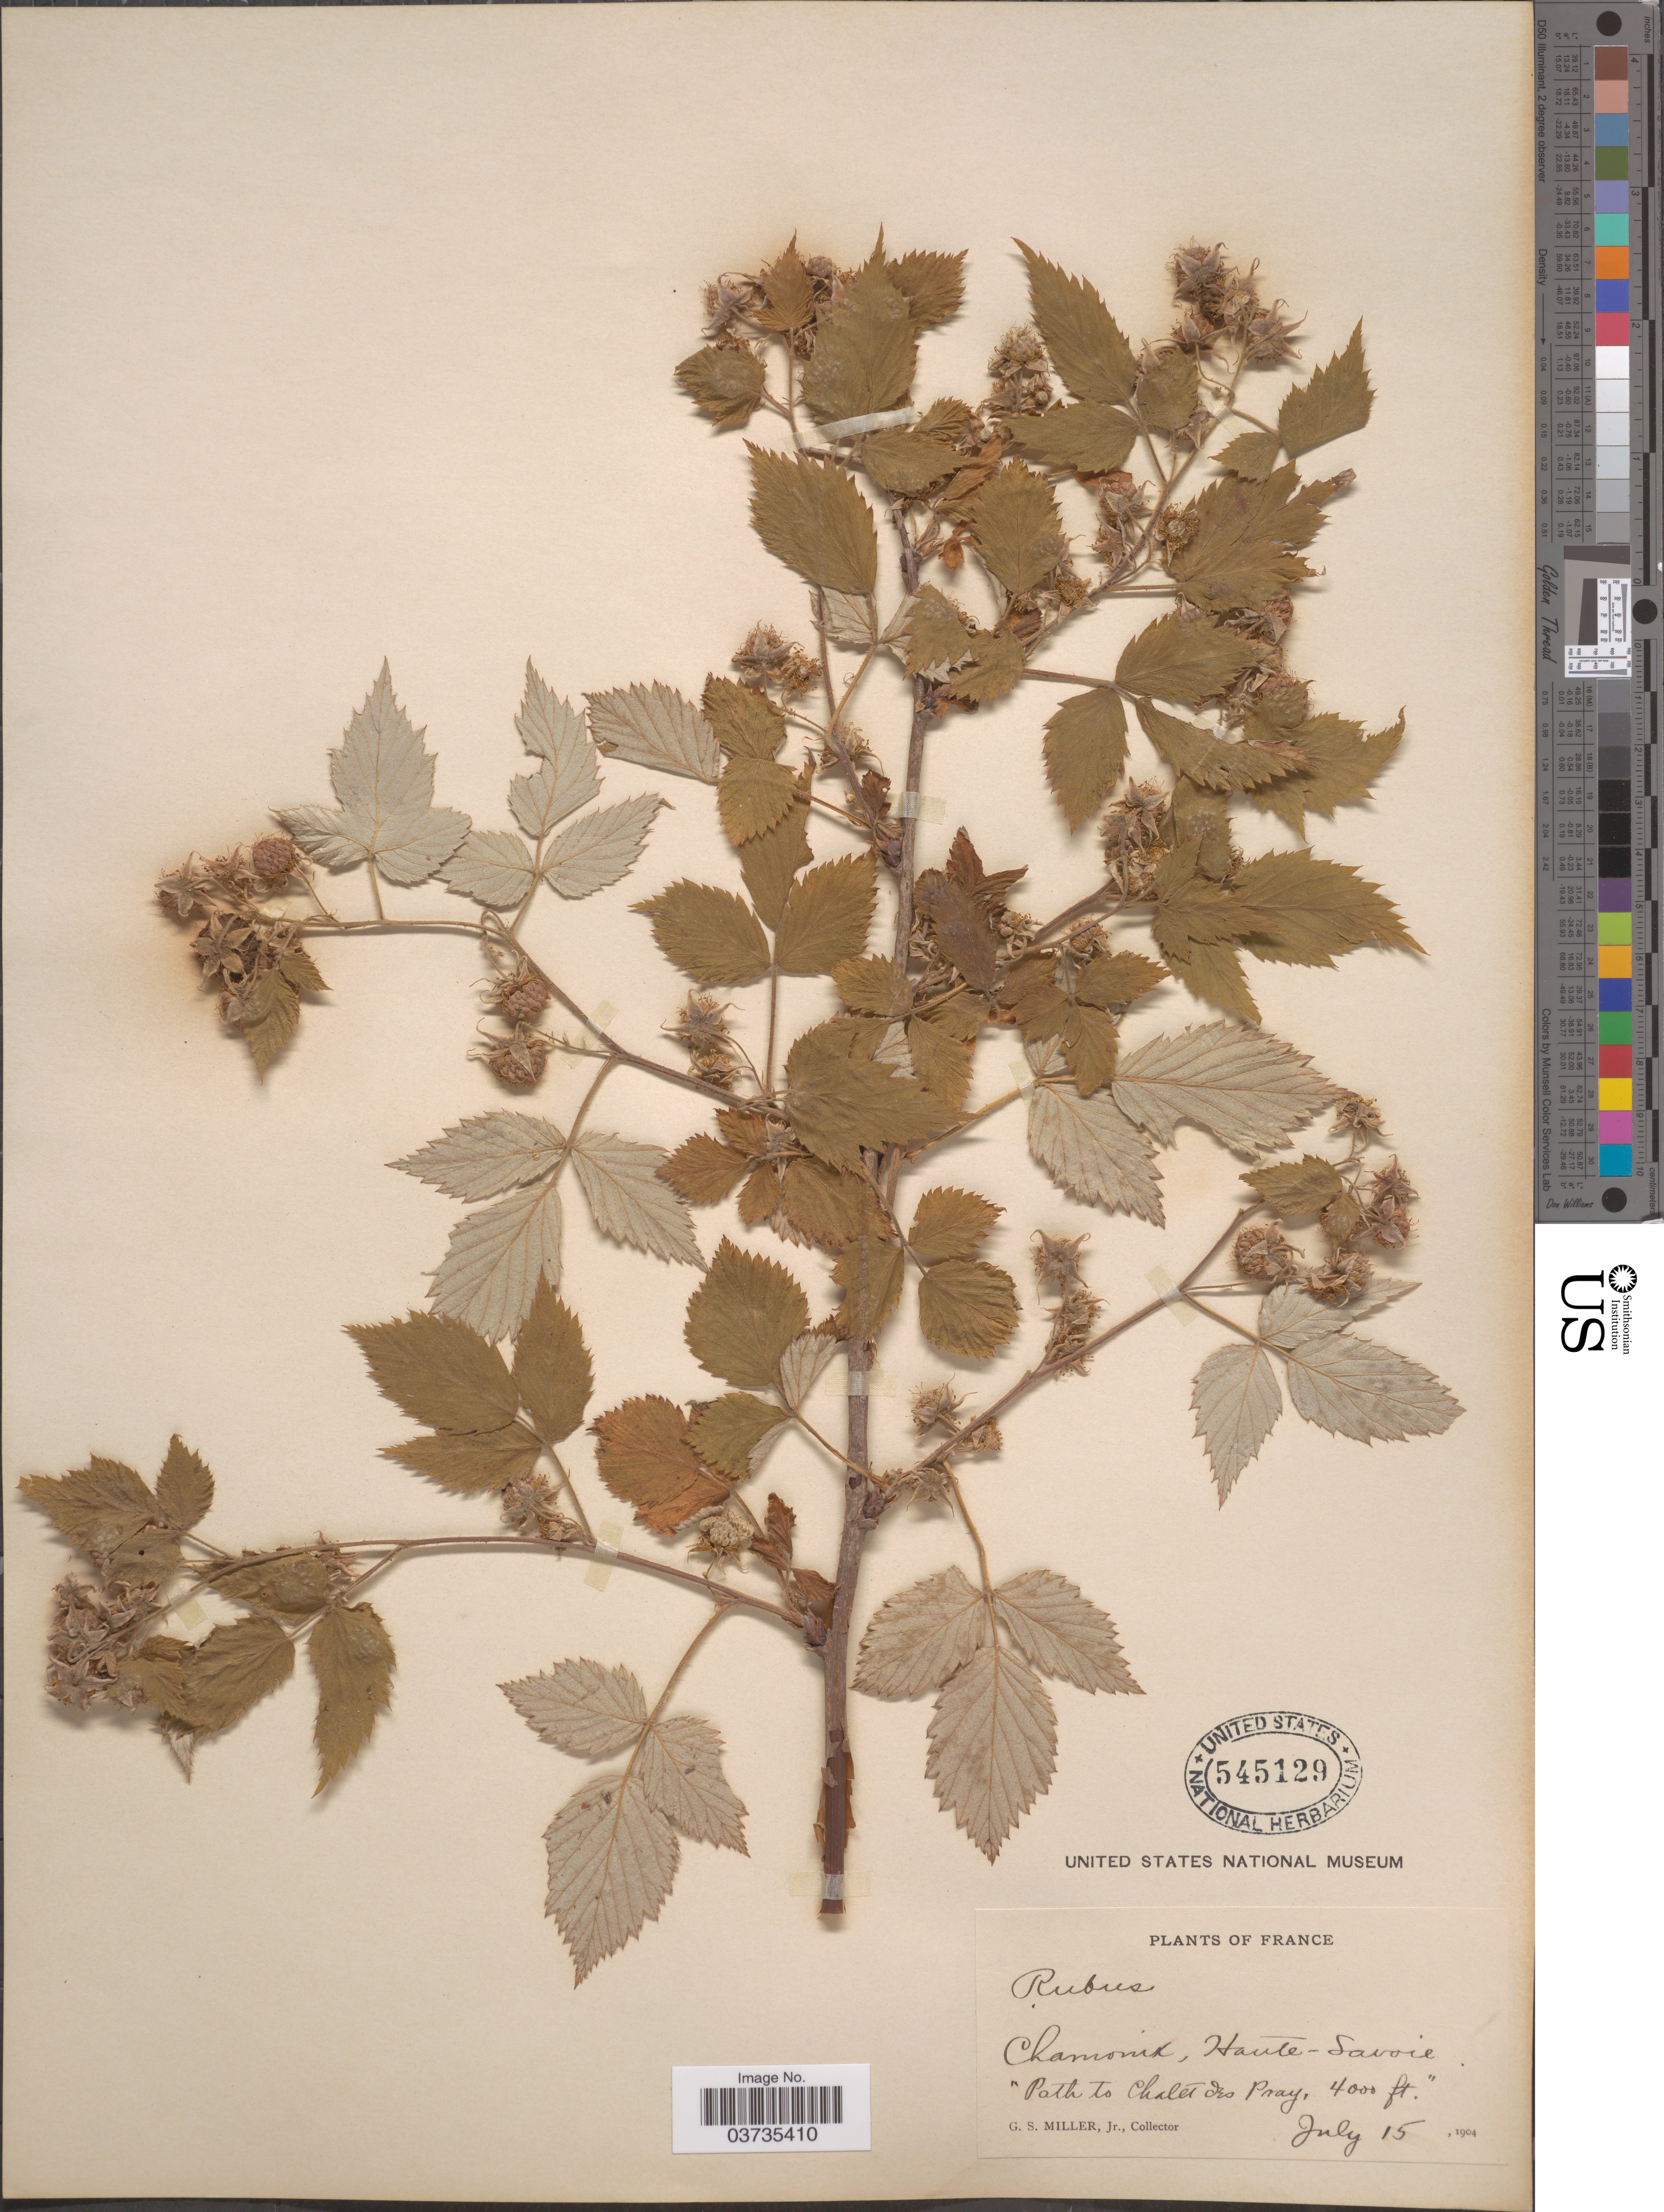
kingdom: Plantae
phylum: Tracheophyta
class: Magnoliopsida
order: Rosales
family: Rosaceae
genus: Rubus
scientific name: Rubus sp.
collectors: G. S. Miller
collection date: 1904-07-15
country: France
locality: Chamonix, Haute-Savoie. "Path to Chalet des Pray".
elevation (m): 1219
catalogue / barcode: US 545129